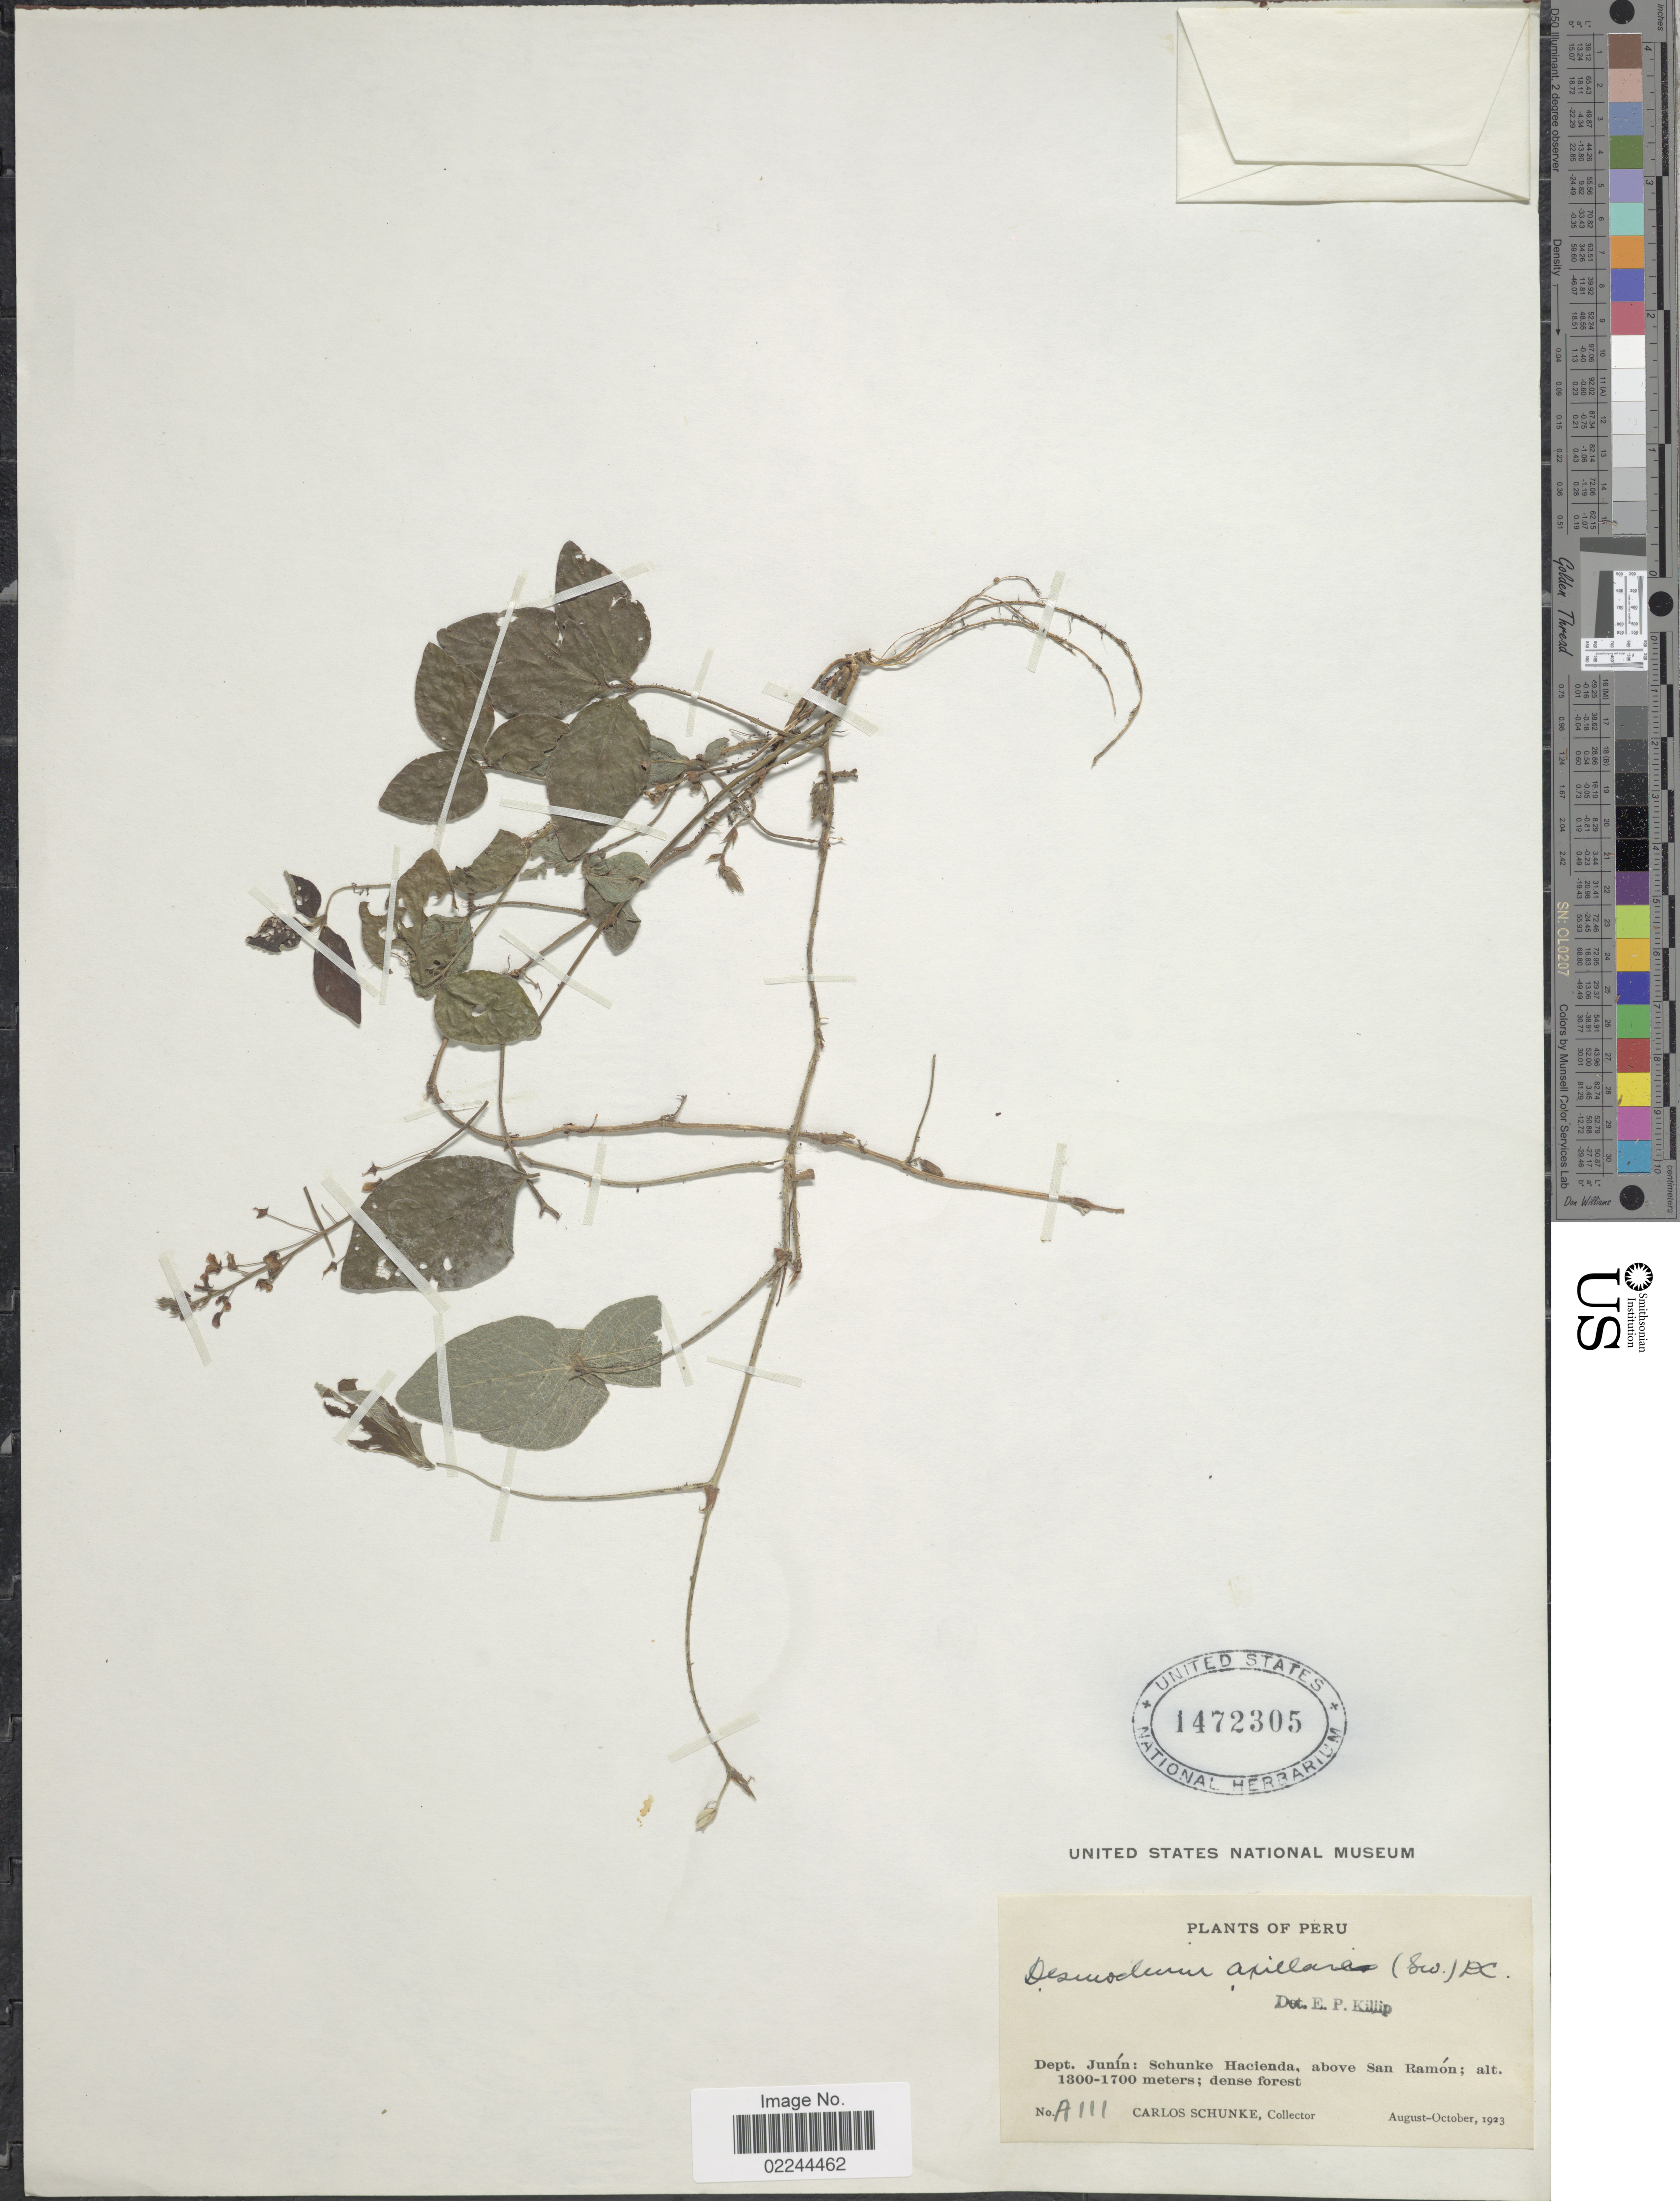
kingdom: Plantae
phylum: Tracheophyta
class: Magnoliopsida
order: Fabales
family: Fabaceae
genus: Desmodium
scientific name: Desmodium axillare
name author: (Sw.) DC.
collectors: C. Schunke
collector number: A111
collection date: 1923-08/1923-10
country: Peru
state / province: Junín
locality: Dept. Junin: Schunke Hacienda, above San Ramon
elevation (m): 1300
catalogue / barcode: US 1472305